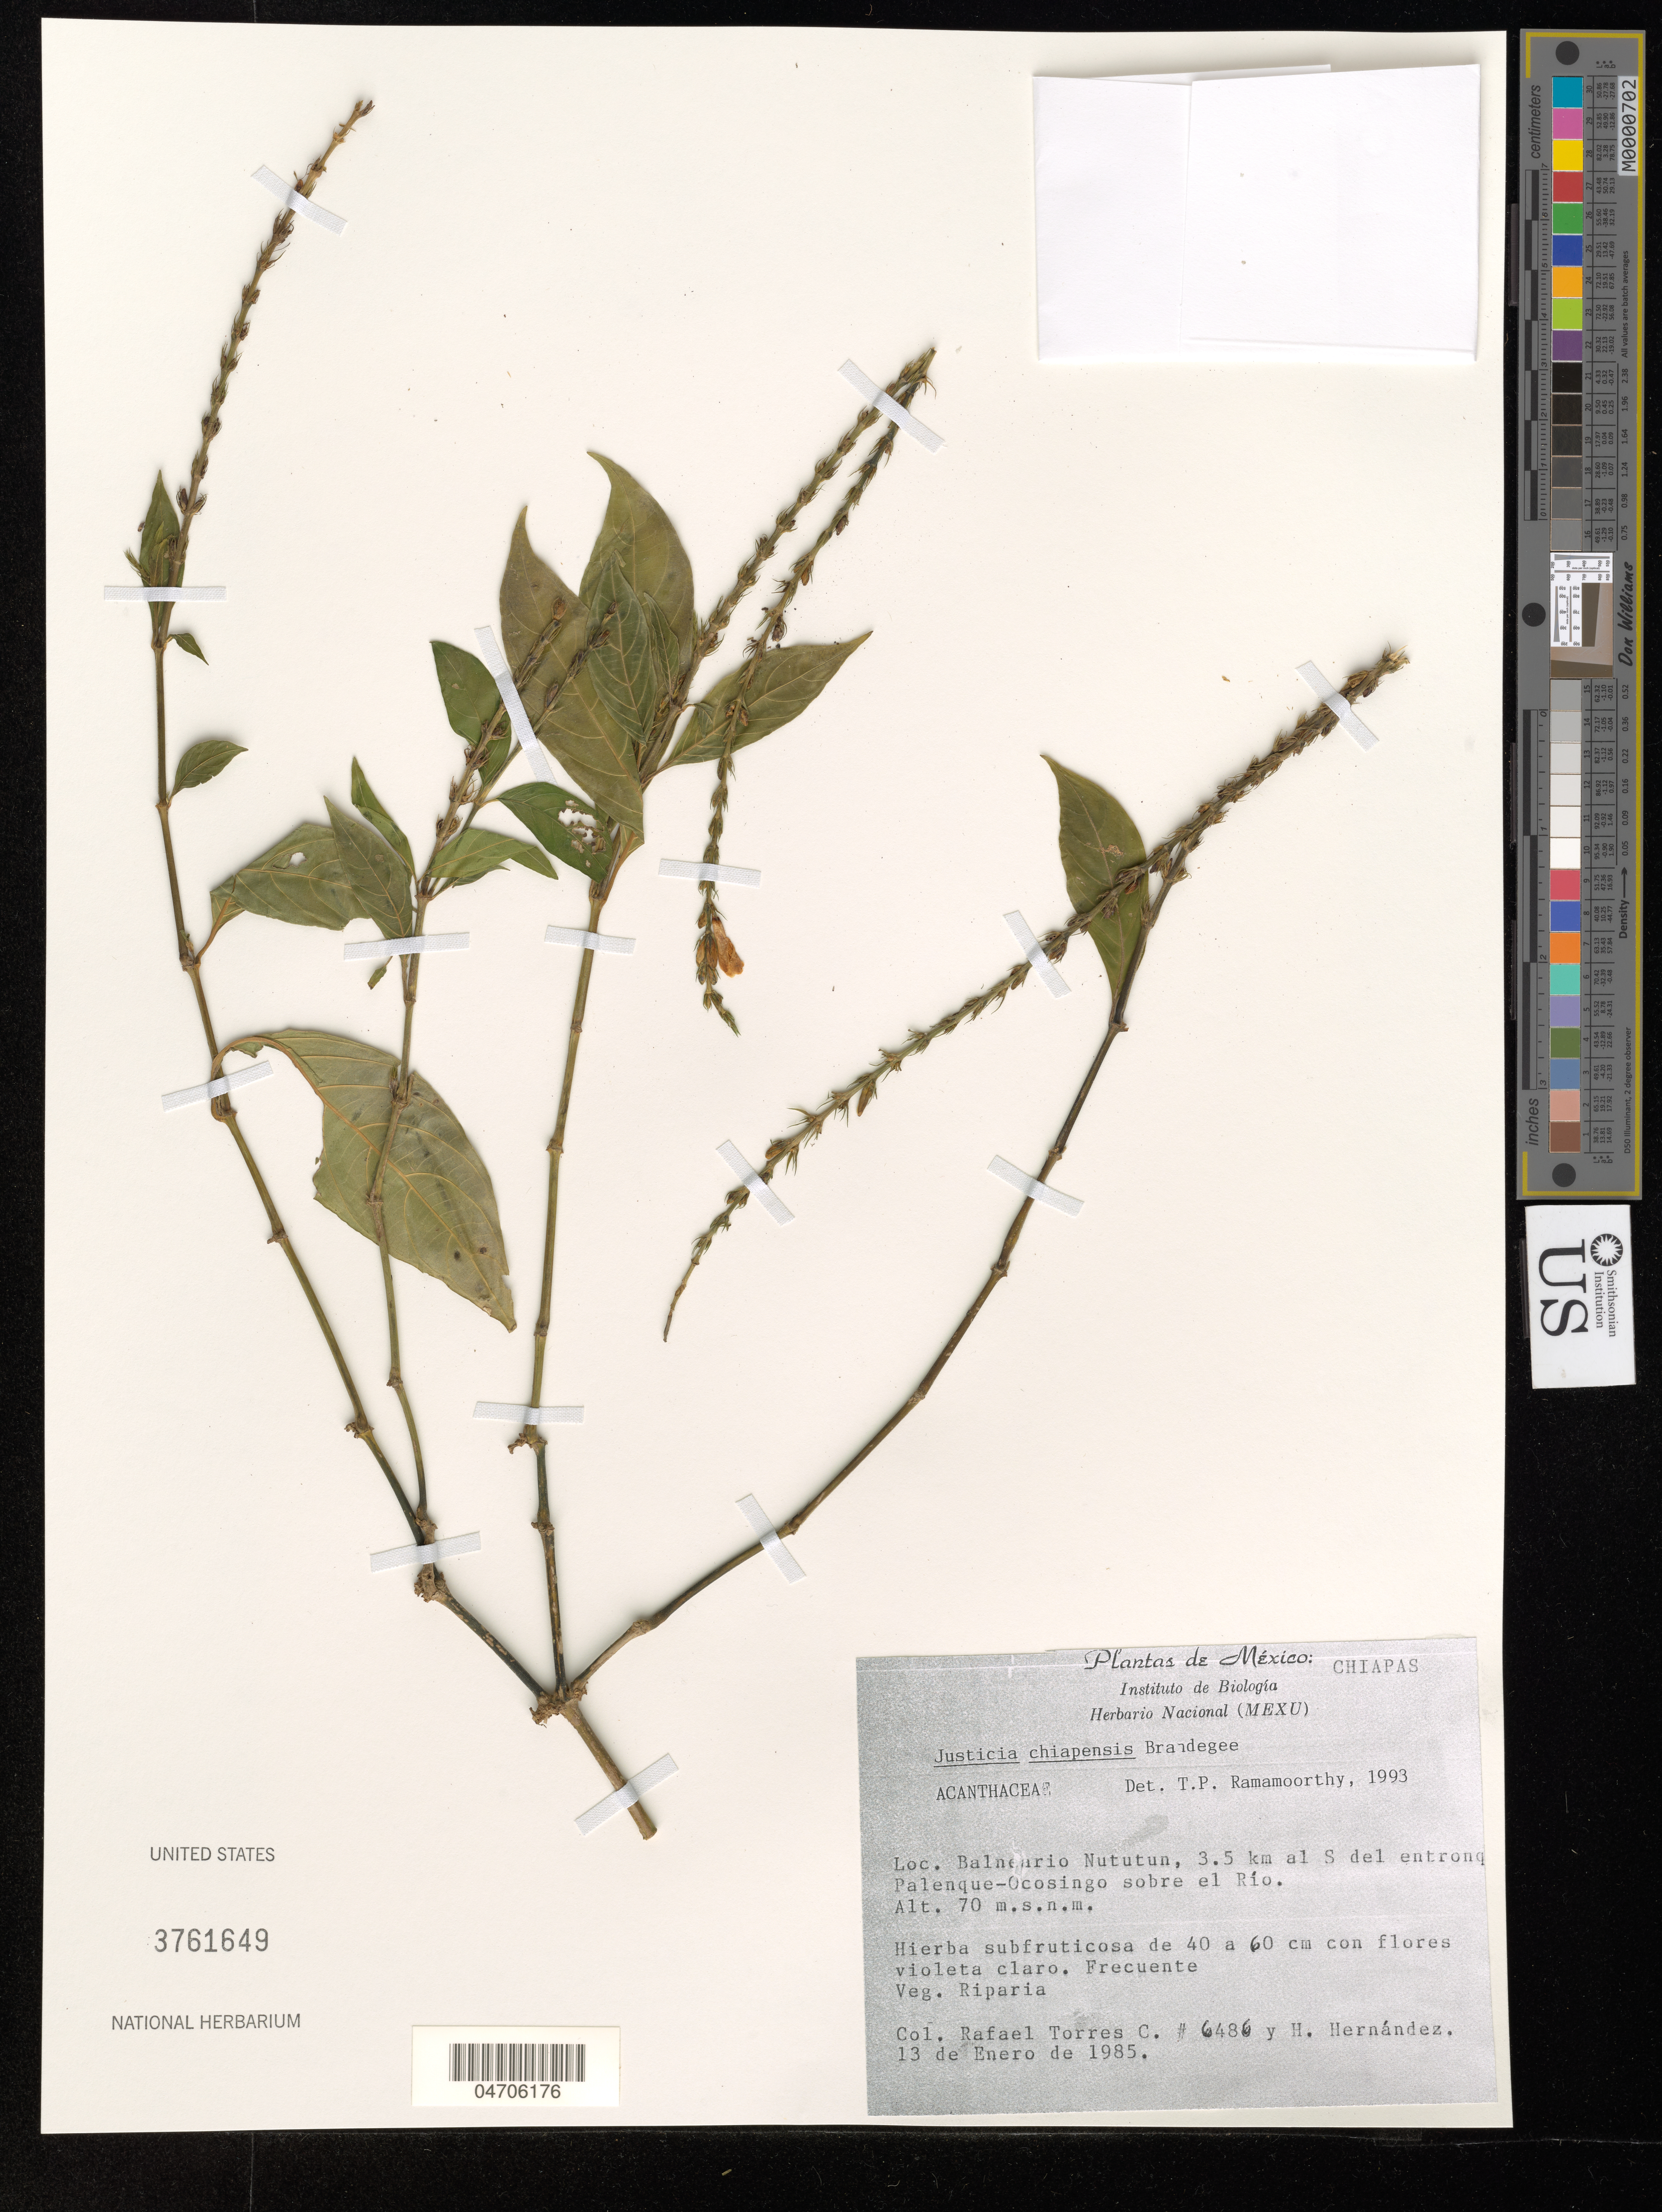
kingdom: Plantae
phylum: Tracheophyta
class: Magnoliopsida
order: Lamiales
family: Acanthaceae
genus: Justicia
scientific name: Justicia chiapensis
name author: Brandegee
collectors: R. Torres C. & Hernández, H.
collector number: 6486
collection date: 1985-01-13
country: Mexico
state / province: Chiapas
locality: Balneario Nututun, 3.5 km al S del entronq* Palenque-Ocosingo sobre el Río.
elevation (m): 70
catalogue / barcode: US 3761649